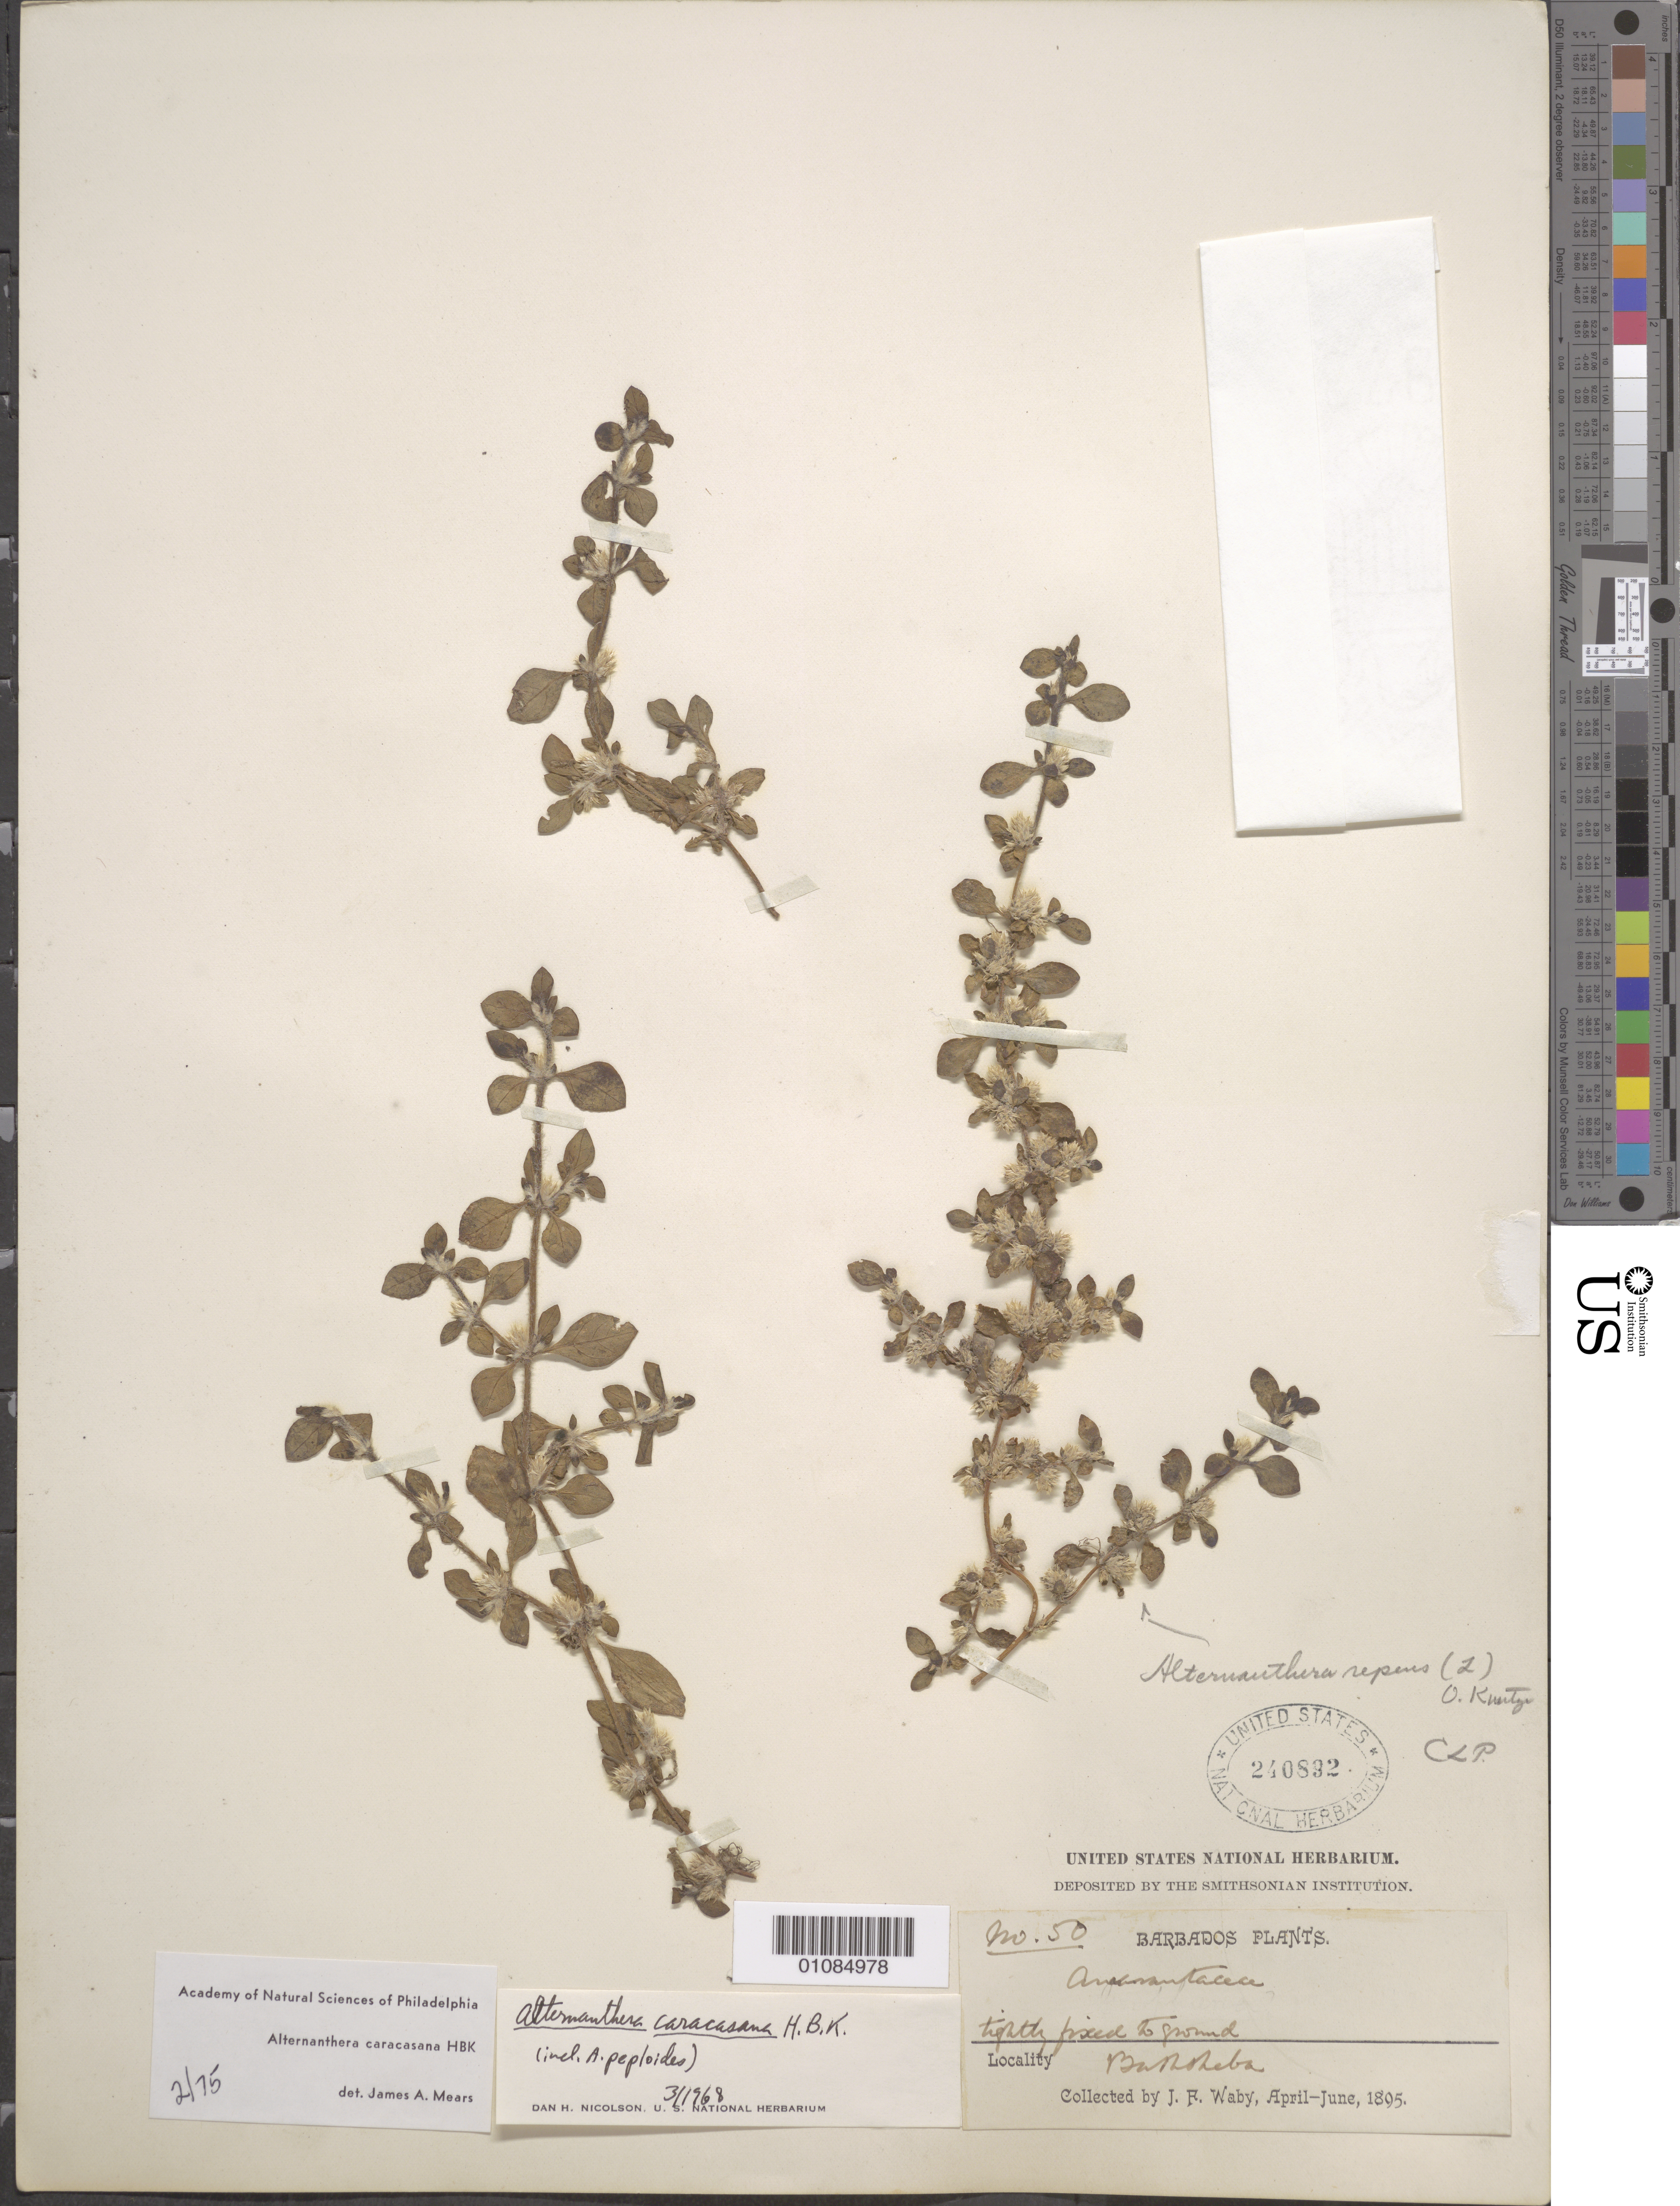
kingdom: Plantae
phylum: Tracheophyta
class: Magnoliopsida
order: Caryophyllales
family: Amaranthaceae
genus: Alternanthera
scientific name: Alternanthera caracasana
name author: Kunth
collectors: J. Waby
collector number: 50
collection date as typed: Apr 1895 to -- Jun 1895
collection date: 1895-04/1895-06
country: Barbados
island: Barbados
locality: Bathoheba.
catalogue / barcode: US 240892